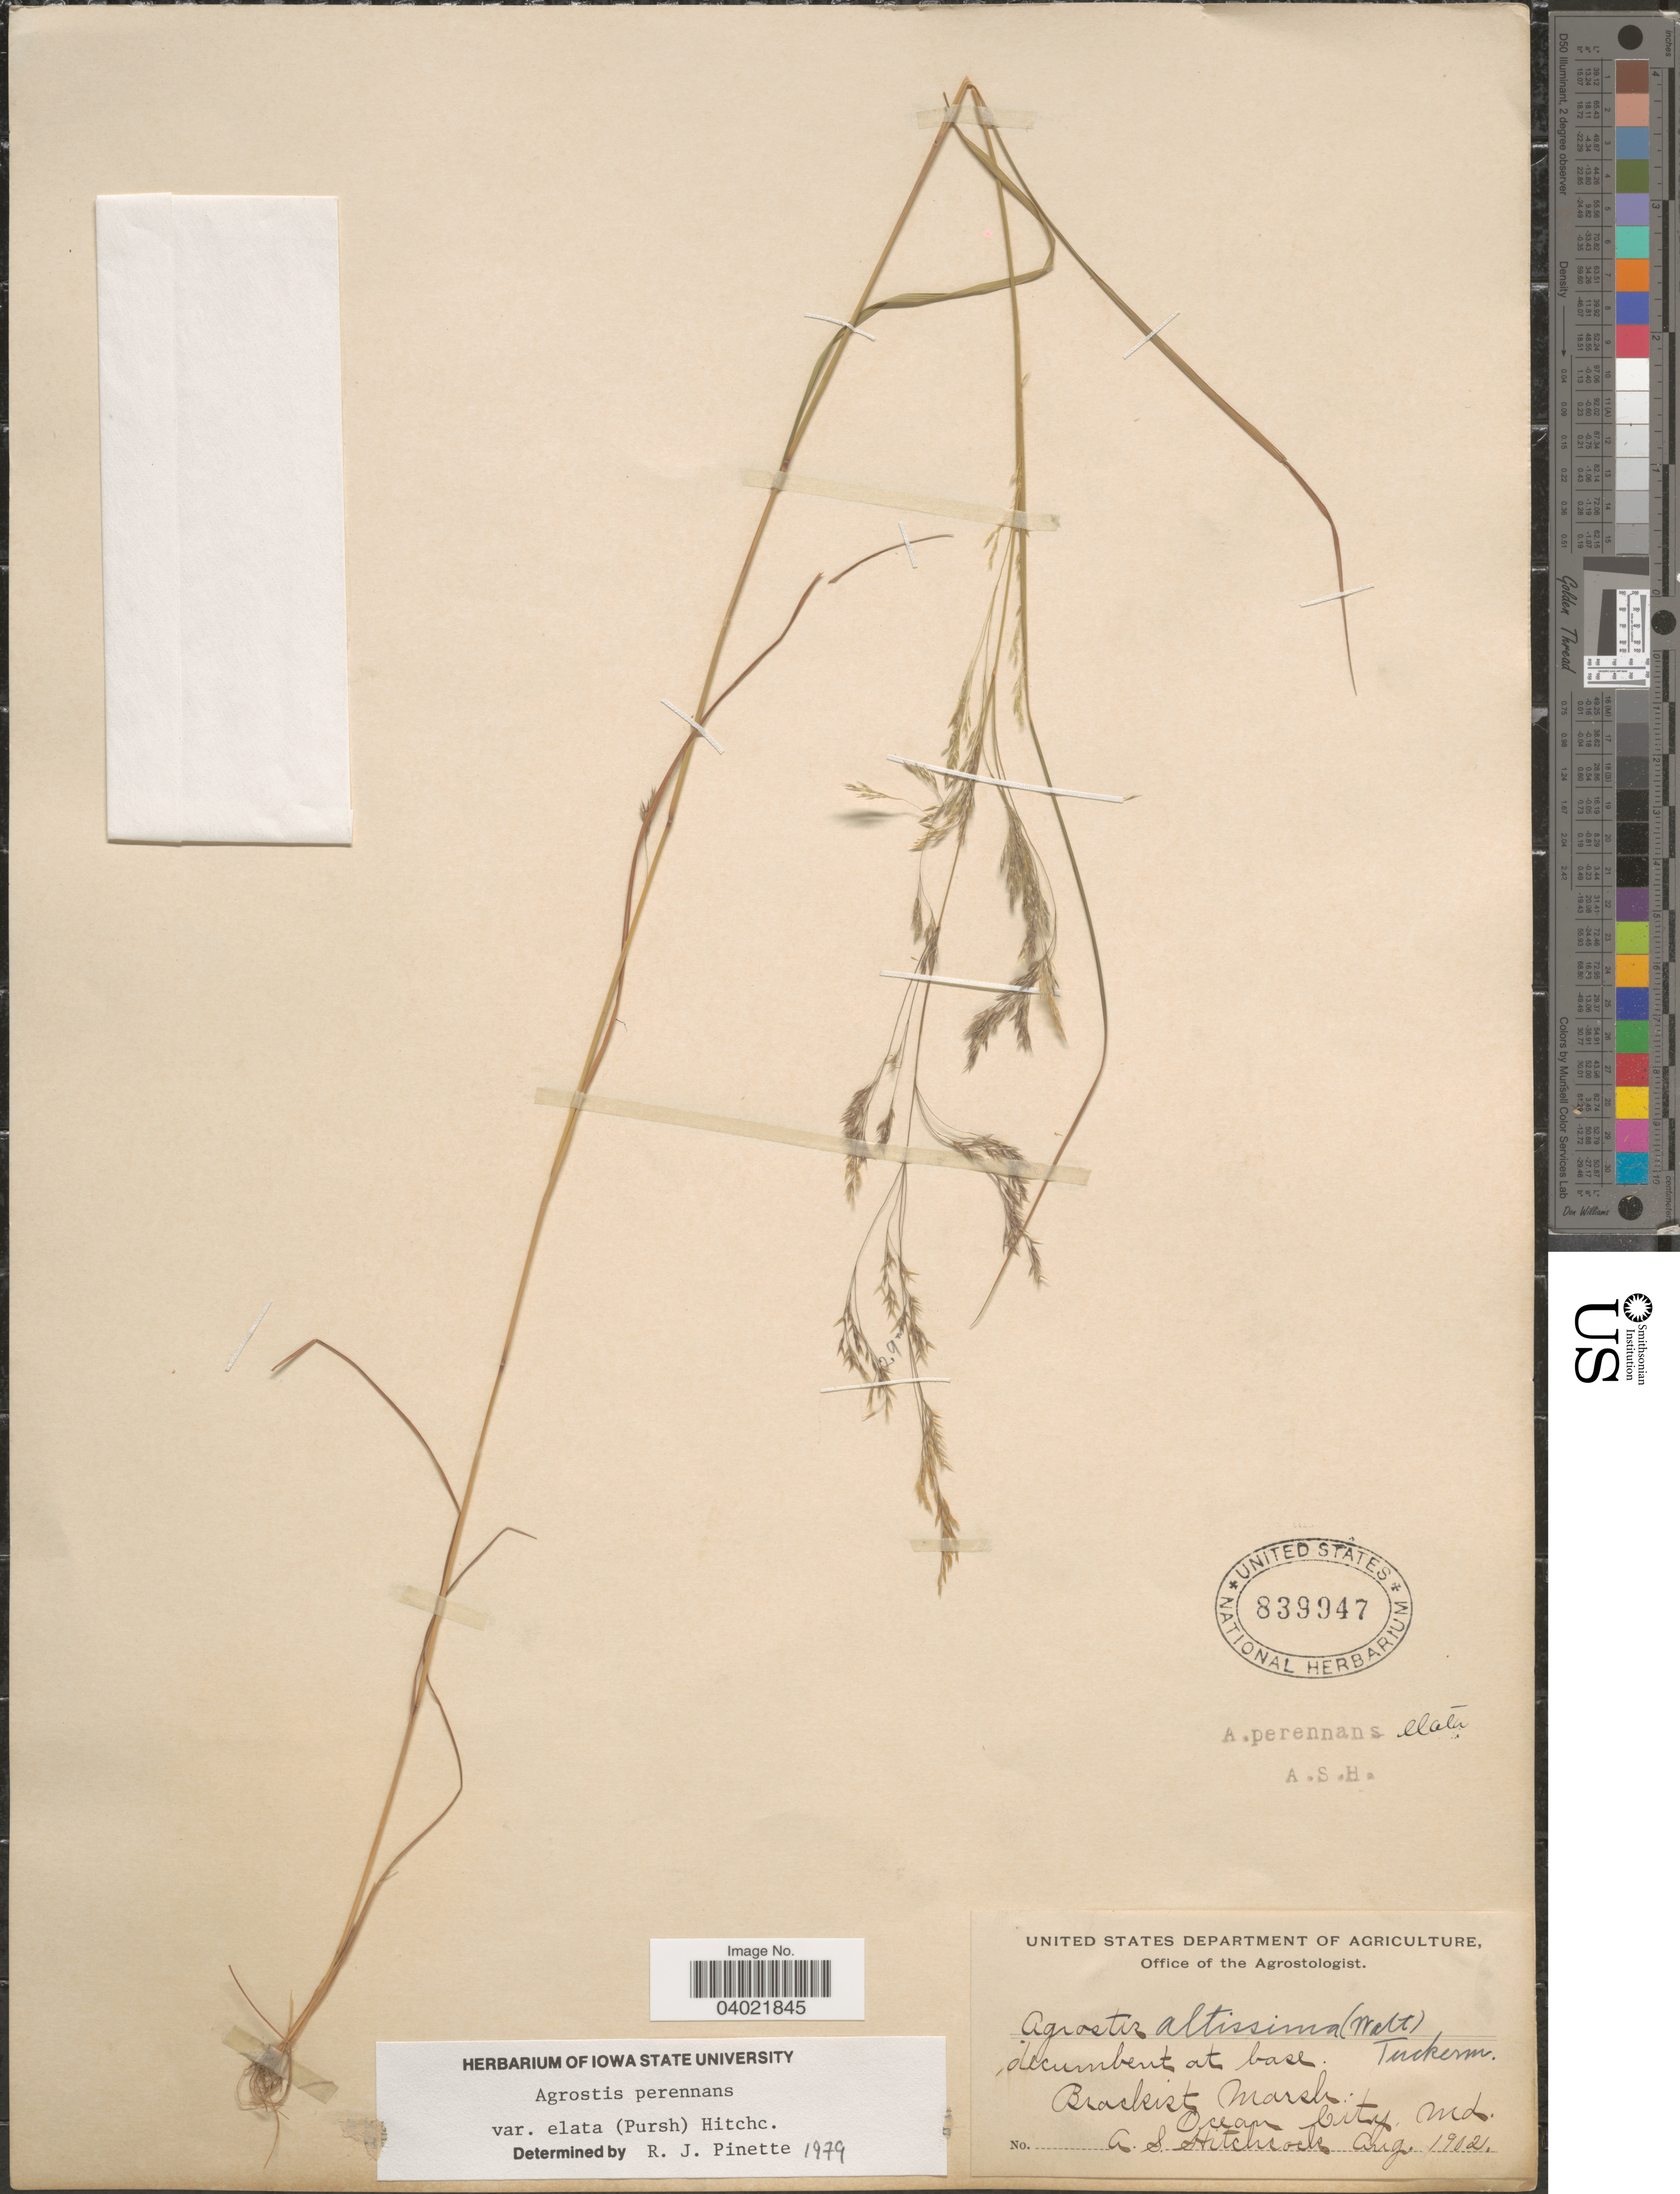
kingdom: Plantae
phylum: Tracheophyta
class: Liliopsida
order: Poales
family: Poaceae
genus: Agrostis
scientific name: Agrostis perennans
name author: (Walter) Tuck.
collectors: A. S. Hitchcock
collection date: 1902-08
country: United States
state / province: Maryland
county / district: Worcester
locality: Brackist Marsh. Ocean City.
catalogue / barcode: US 839947